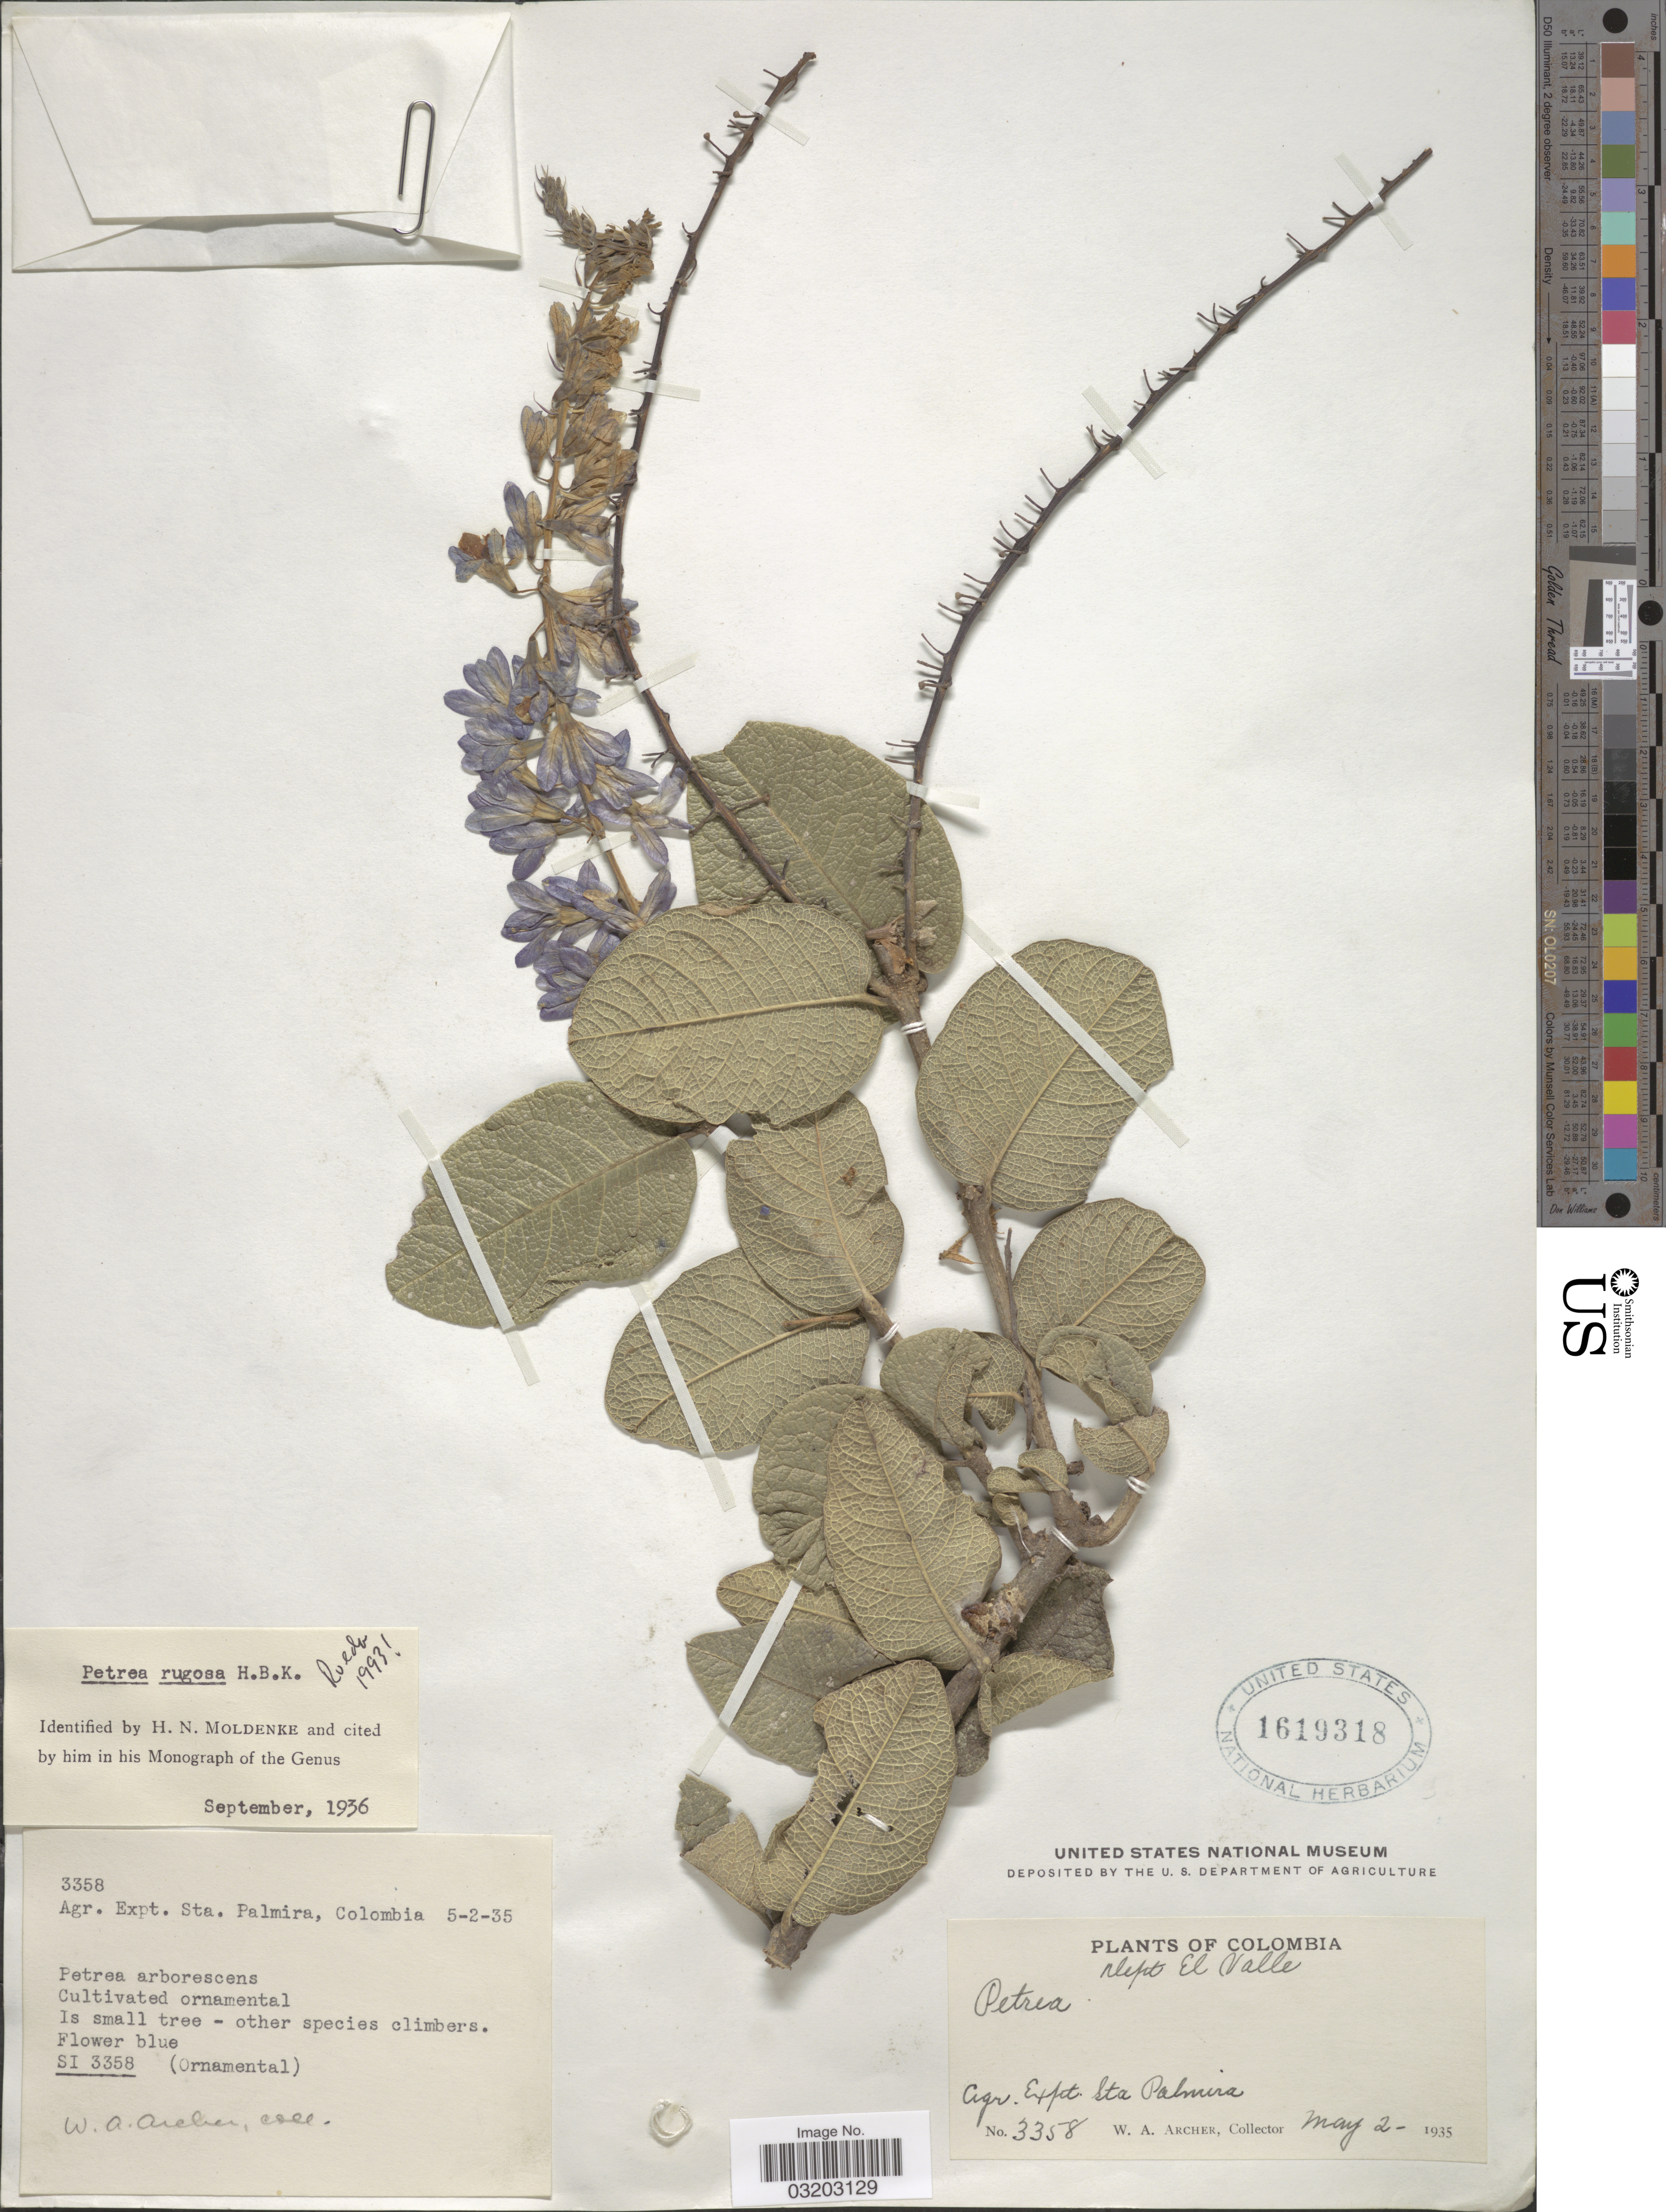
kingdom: Plantae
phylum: Tracheophyta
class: Magnoliopsida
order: Lamiales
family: Verbenaceae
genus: Petrea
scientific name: Petrea rugosa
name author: Kunth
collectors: W. Archer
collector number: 3358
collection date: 1935-05-02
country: Colombia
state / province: Valle del Cauca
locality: Dept. El Valle. Agr. Expt. Sta. Palmira.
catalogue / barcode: US 1619318